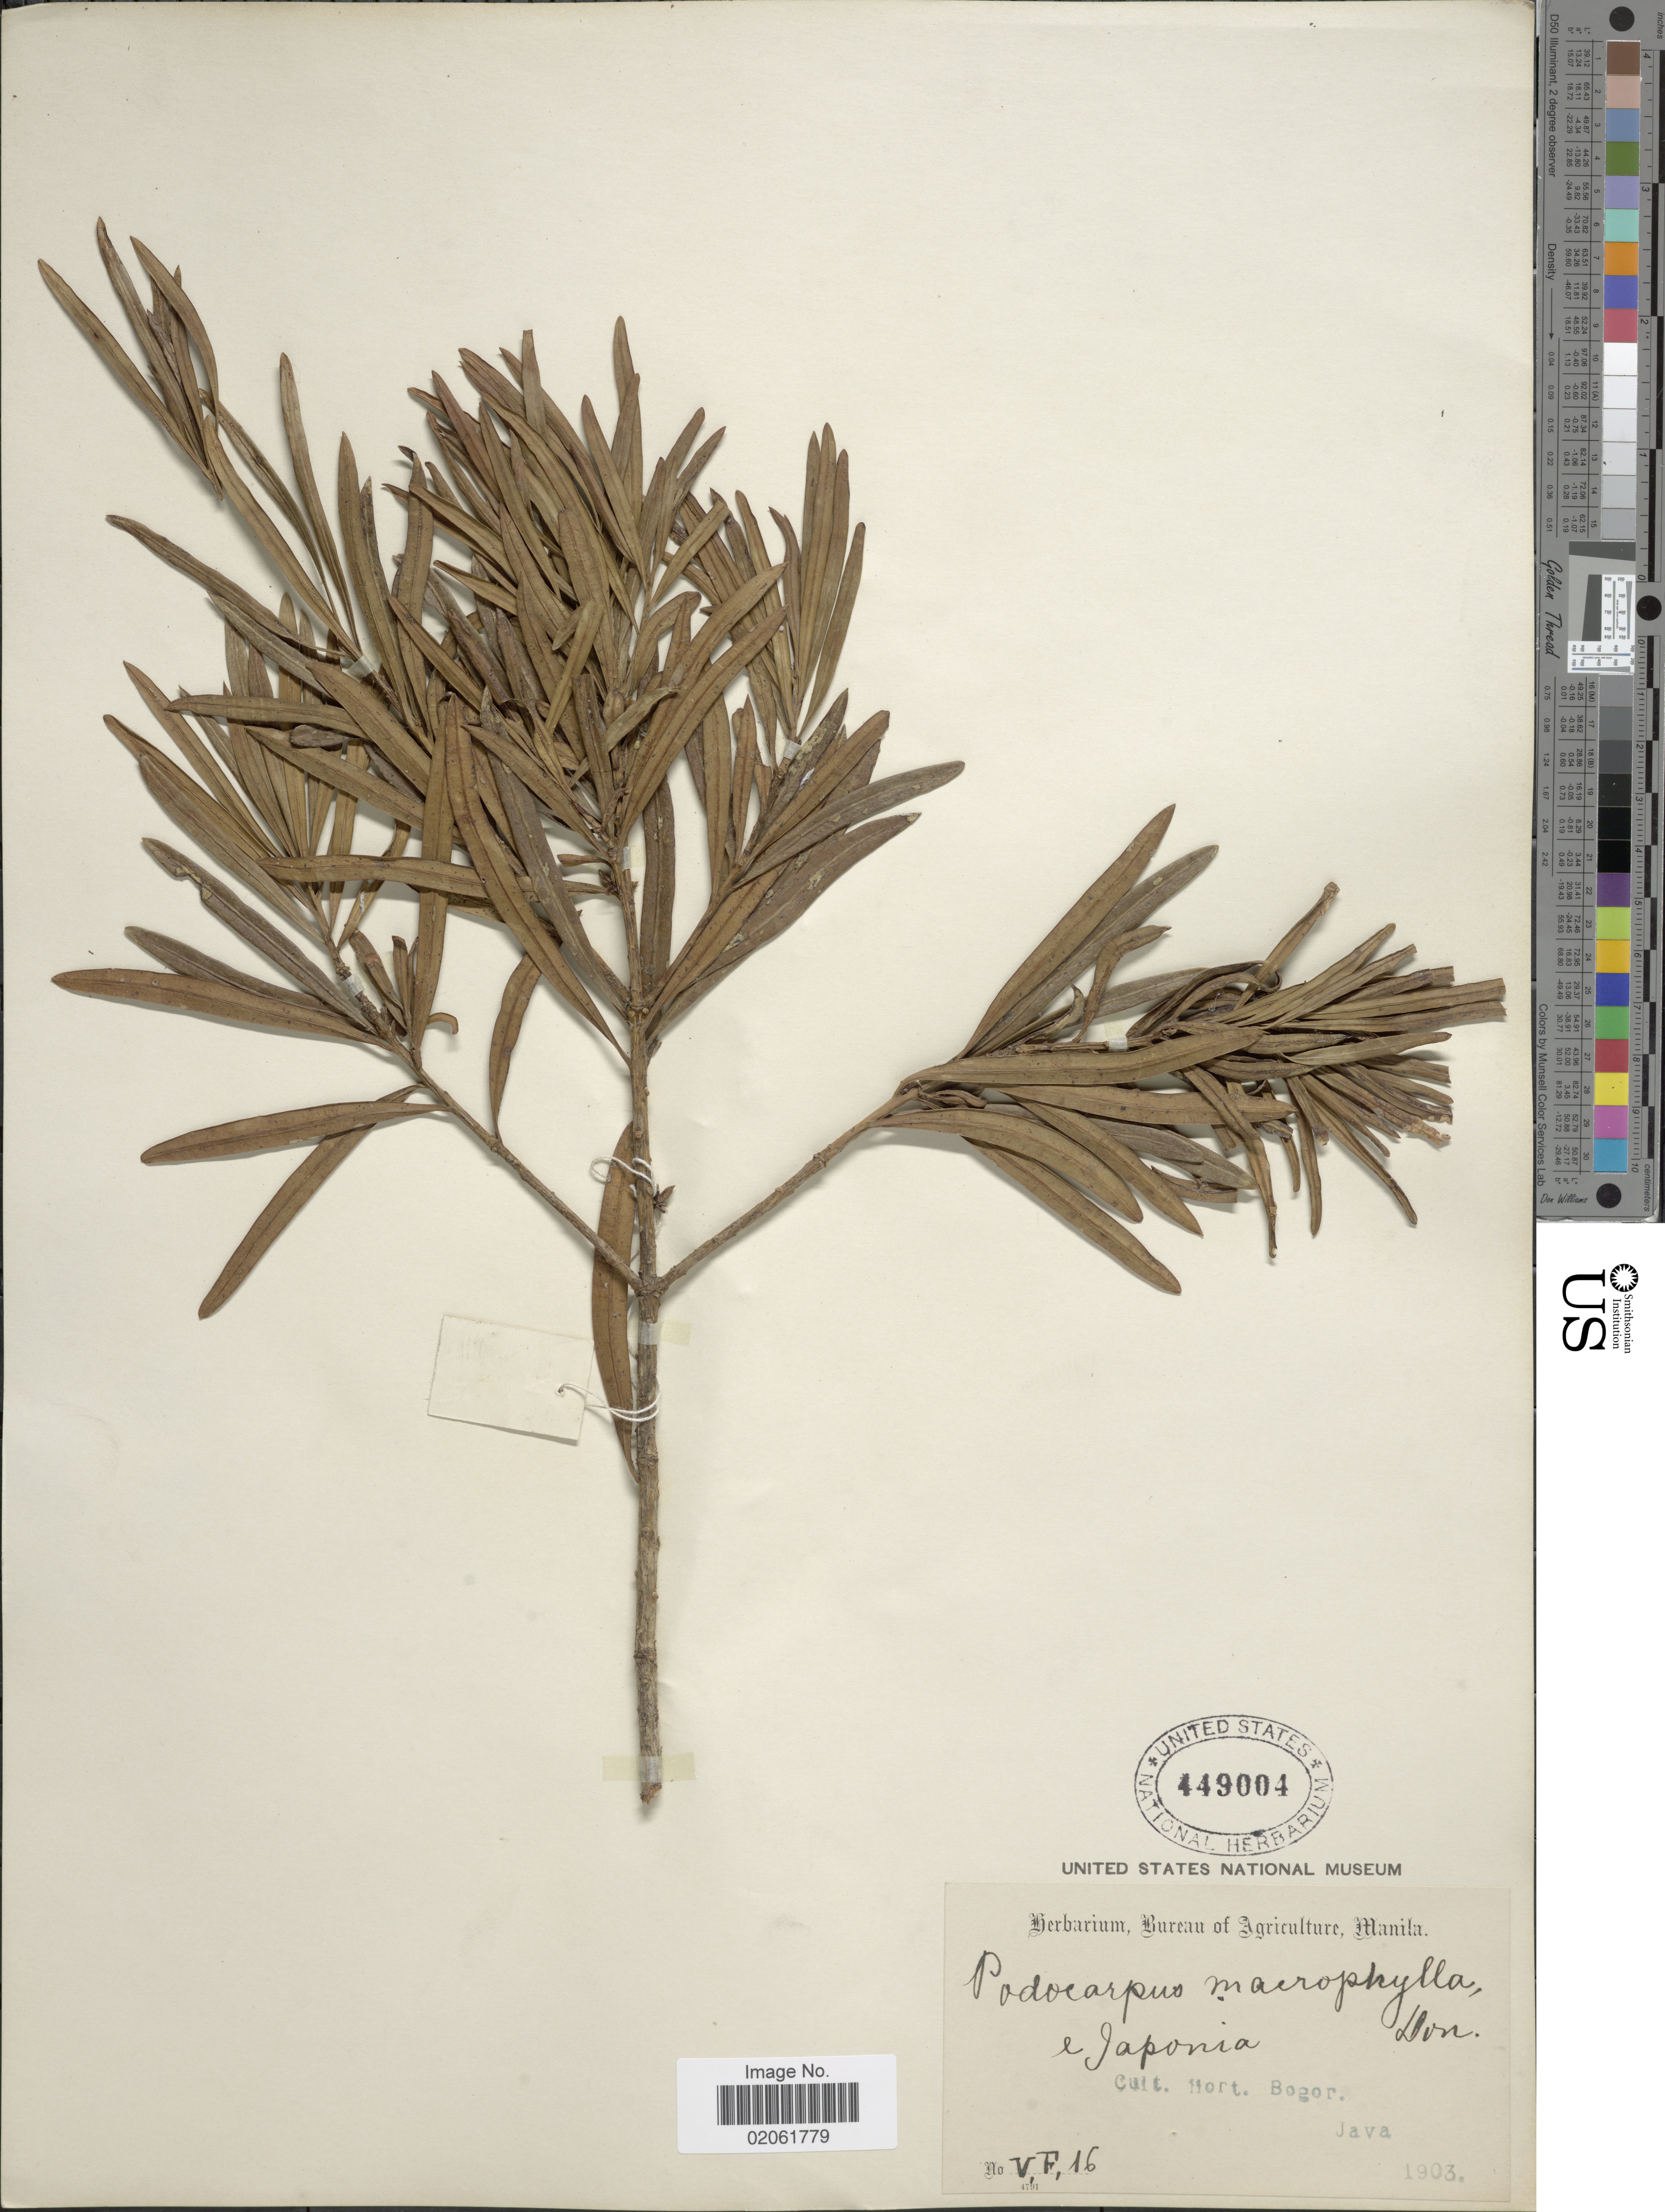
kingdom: Plantae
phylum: Tracheophyta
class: Pinopsida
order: Pinales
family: Podocarpaceae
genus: Podocarpus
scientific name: Podocarpus macrophyllus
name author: (Thunb.) Sweet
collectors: ex Herb. Bur. Agric. Manila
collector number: VF16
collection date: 1903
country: Indonesia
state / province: Java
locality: Cult. Hort. Bogor.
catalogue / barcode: US 449004